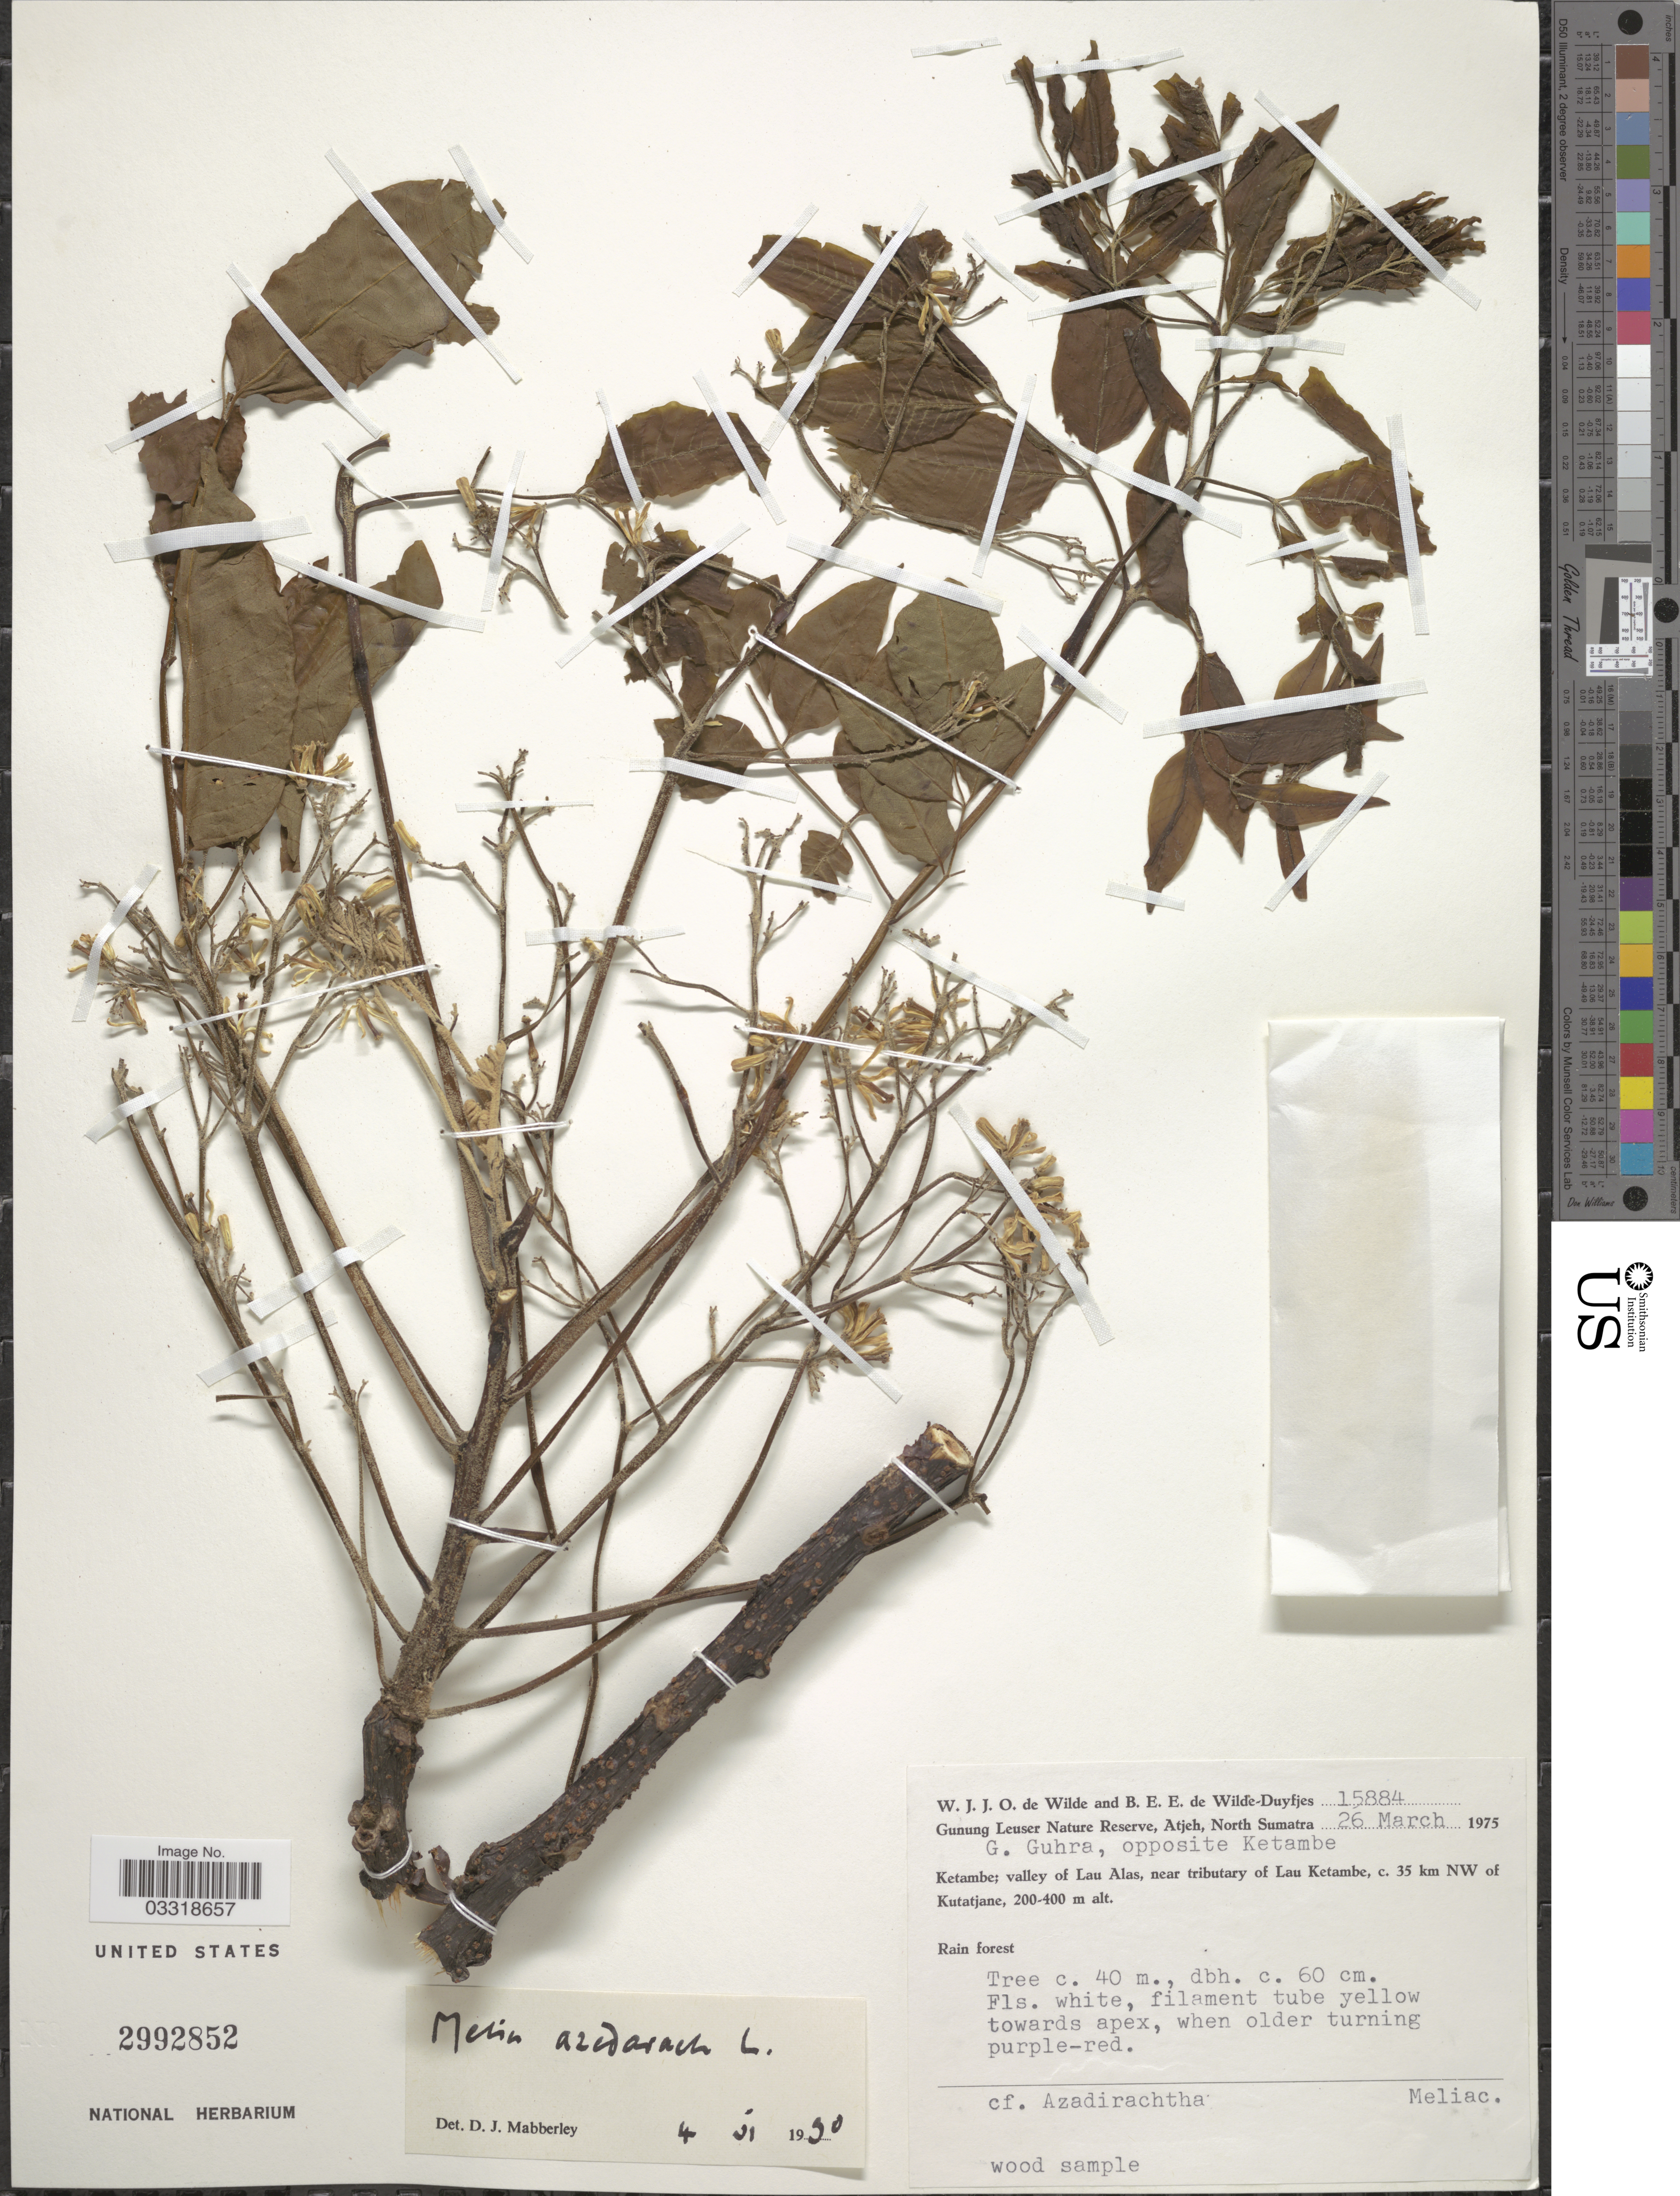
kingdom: Plantae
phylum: Tracheophyta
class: Magnoliopsida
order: Sapindales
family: Meliaceae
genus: Melia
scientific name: Melia azedarach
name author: L.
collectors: W. J. de Wilde & B. E. de Wilde-Duyfjes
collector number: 15884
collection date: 1975-03-26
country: Indonesia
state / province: Sumatra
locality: Gunung Leuser Nature Reserve, Atjeh, North Sumatra. G. Guhra, opposite Ketambe. Ketambe; valley of Lau Alas, near tributary of Lau Ketambe, c. 35 km NW of Kutatjane.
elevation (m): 200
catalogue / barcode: US 2992852